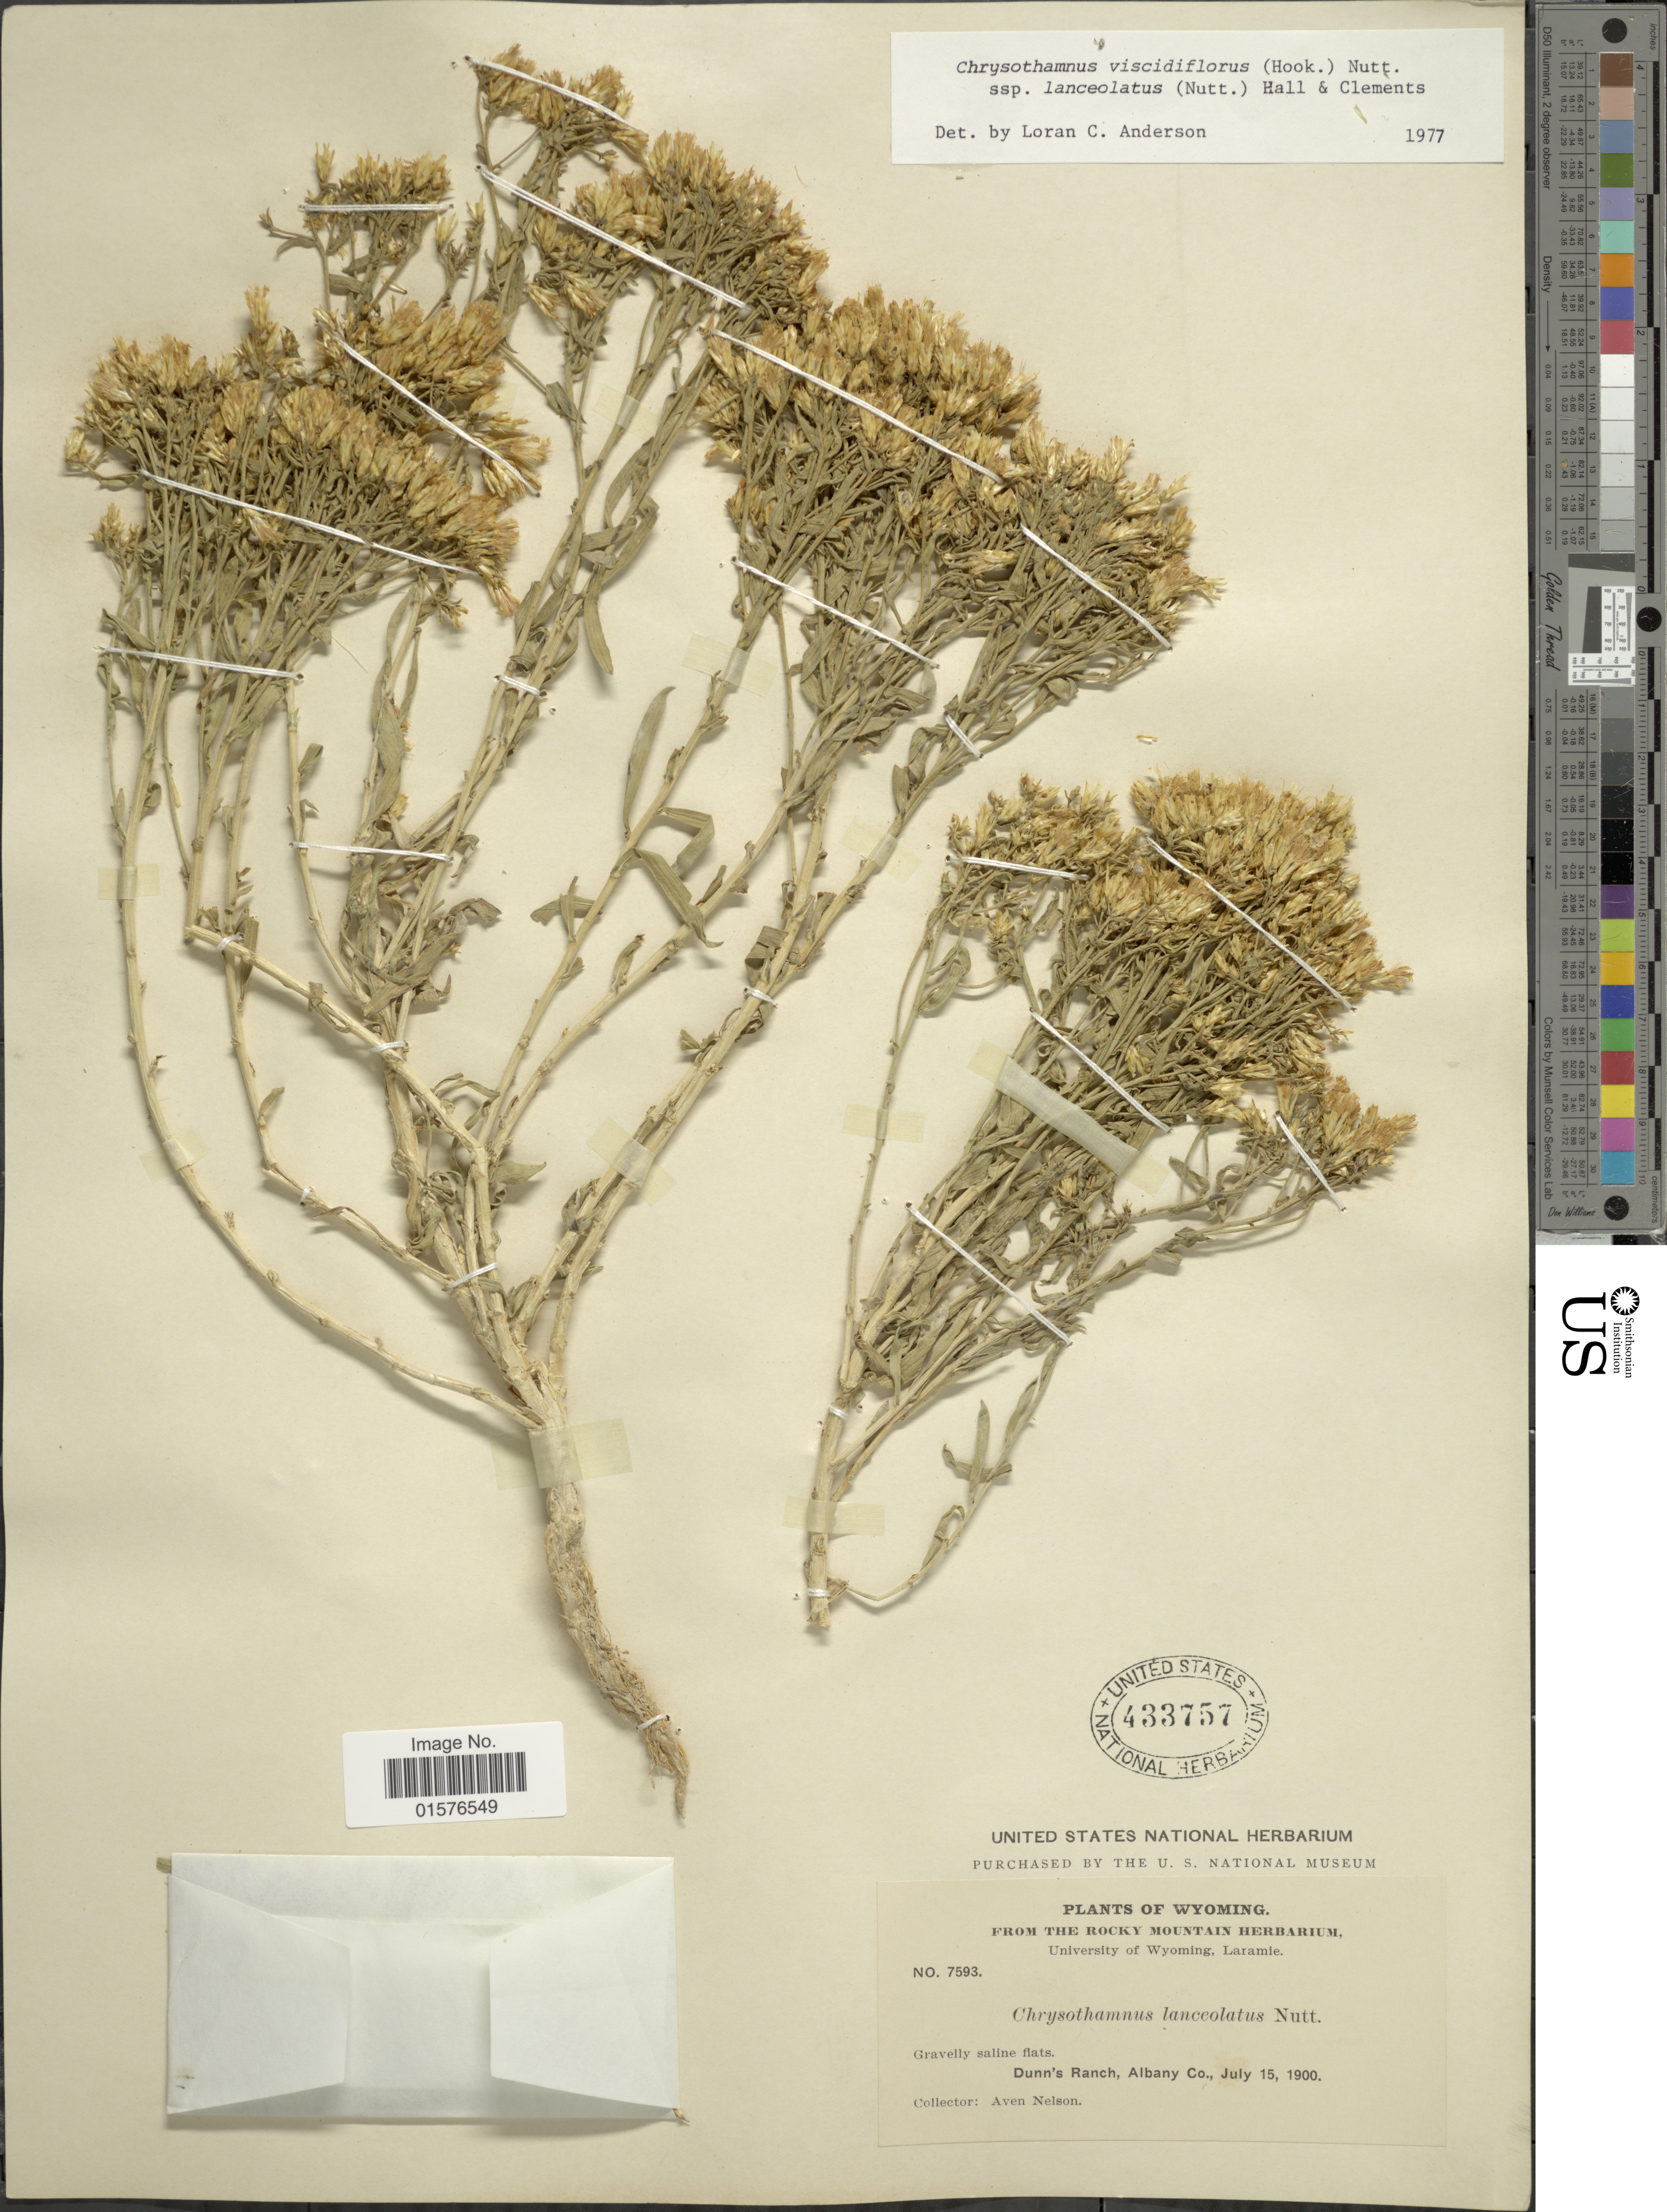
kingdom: Plantae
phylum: Tracheophyta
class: Magnoliopsida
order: Asterales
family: Asteraceae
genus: Chrysothamnus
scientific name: Chrysothamnus viscidiflorus subsp. lanceolatus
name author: (Nutt.) H.M. Hall & Clem.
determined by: Urbatsch, Lowell E., Curator (LSU), Louisiana State University (UNITED STATES)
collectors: A. Nelson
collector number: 7593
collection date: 1900-07-15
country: United States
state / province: Wyoming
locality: Dunn's Ranch, Albany Co.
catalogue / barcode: US 433757